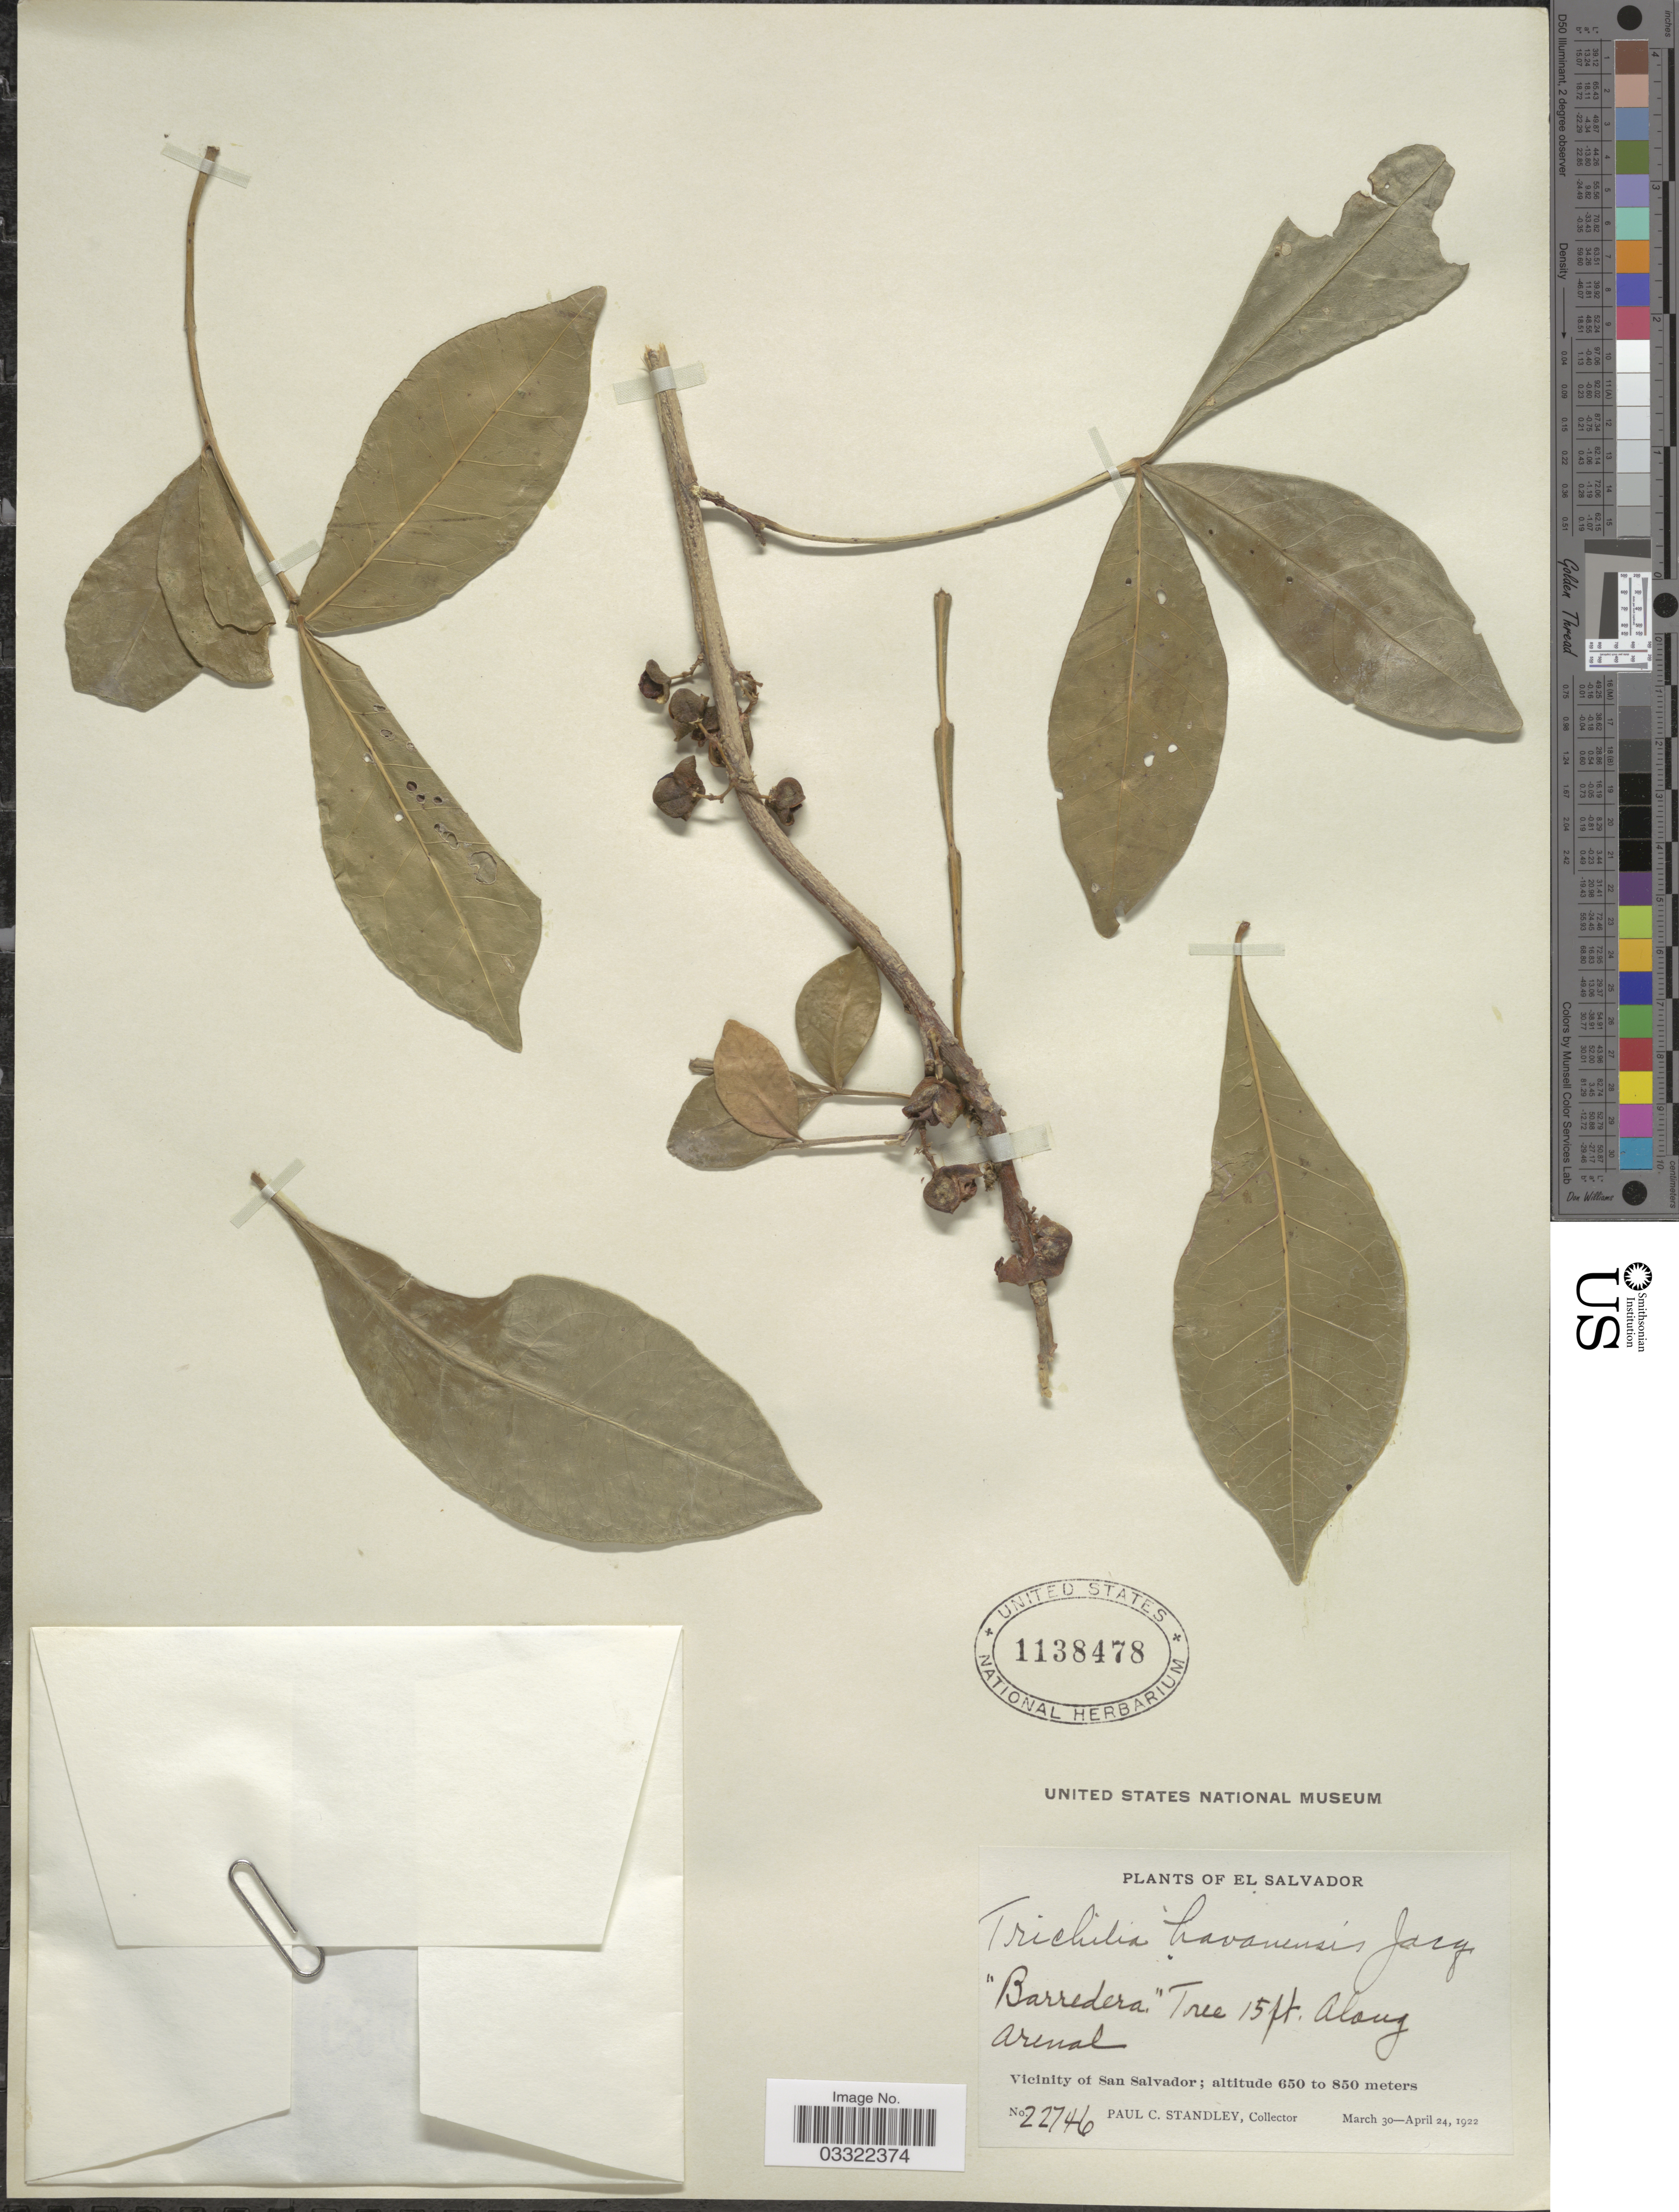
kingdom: Plantae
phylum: Tracheophyta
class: Magnoliopsida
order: Sapindales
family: Meliaceae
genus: Trichilia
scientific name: Trichilia havanensis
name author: Jacq.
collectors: P. C. Standley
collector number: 22746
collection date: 1922-03-30/1922-04-24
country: El Salvador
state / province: San Salvador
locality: Along arenal. Vicinity of San Salvador.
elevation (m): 650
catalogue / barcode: US 1138478